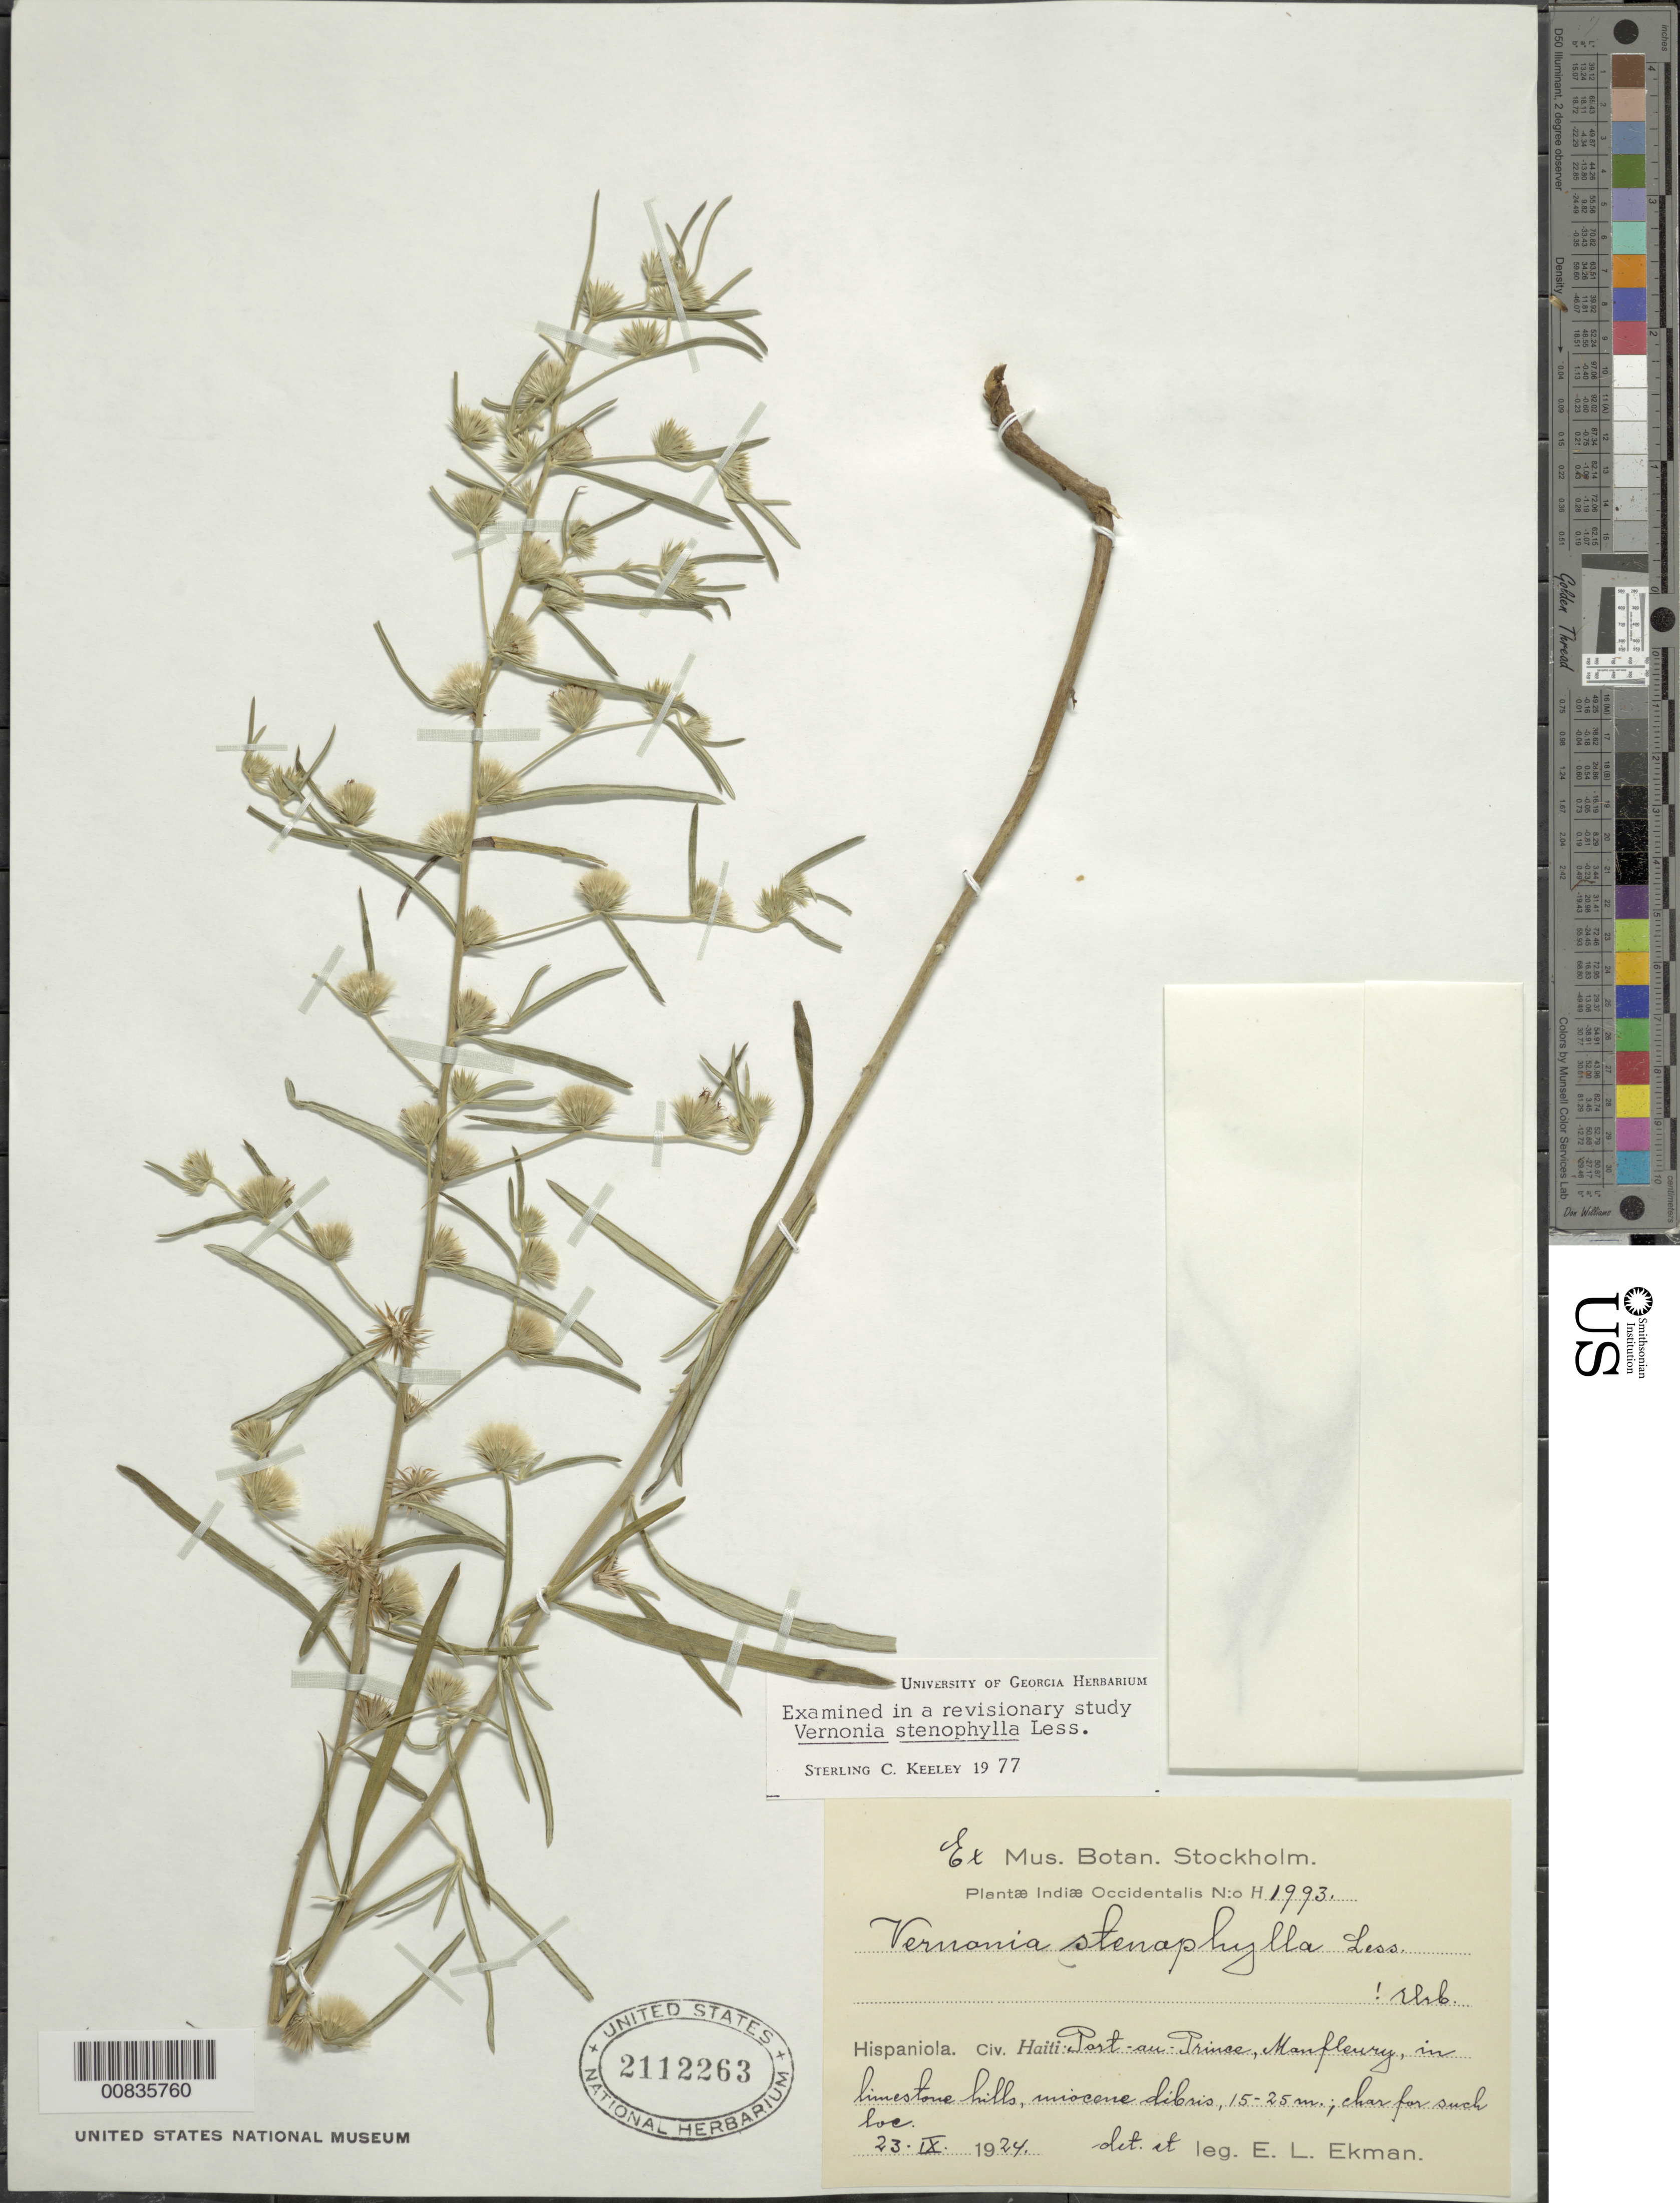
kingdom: Plantae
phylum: Tracheophyta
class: Magnoliopsida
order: Asterales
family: Asteraceae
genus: Lepidaploa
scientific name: Lepidaploa stenophylla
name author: (Less.) H. Rob.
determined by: Keeler, S. C.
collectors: E. L. Ekman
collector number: H 1993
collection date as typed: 23 Sep 1924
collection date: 1924-09-23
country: Haiti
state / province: Ouest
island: Hispaniola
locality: Port-au-Prince, Monfleury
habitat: In limestone hills, miocene dibris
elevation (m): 15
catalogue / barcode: US 2112263